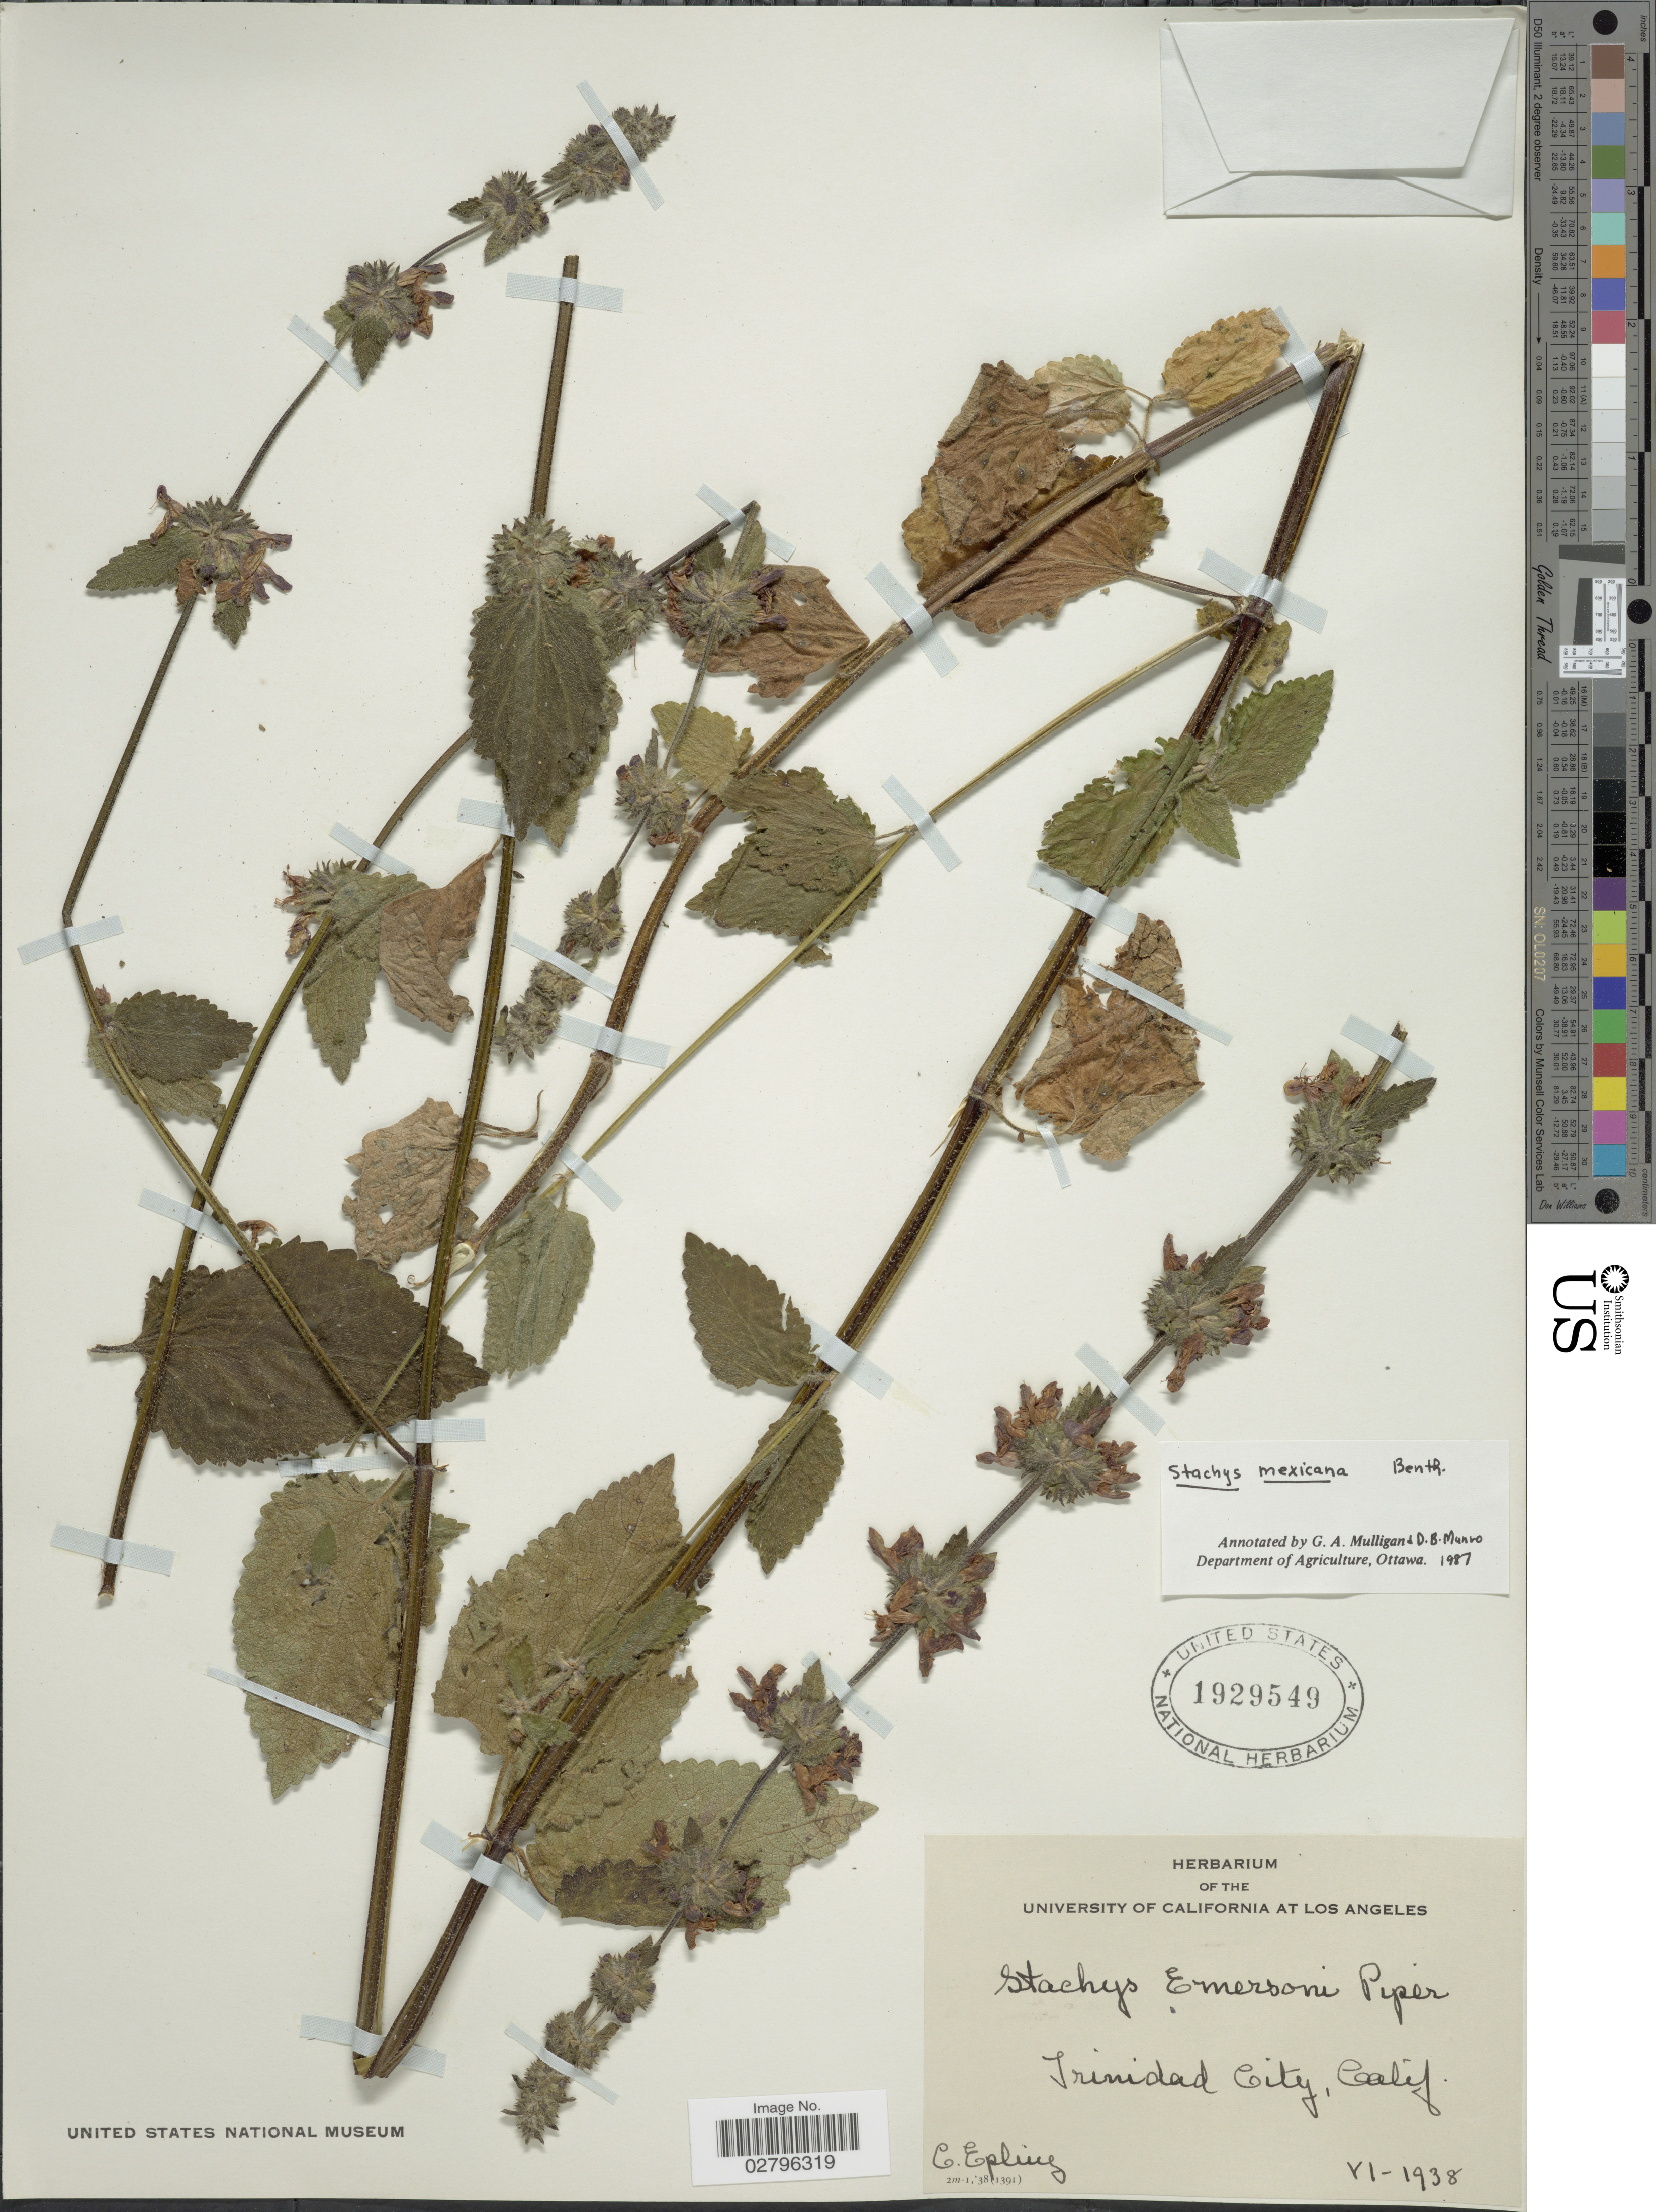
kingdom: Plantae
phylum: Tracheophyta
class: Magnoliopsida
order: Lamiales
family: Lamiaceae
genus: Stachys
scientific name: Stachys mexicana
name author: Benth.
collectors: C. C. Epling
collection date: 1938-06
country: United States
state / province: California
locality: Trinidad City, Calif.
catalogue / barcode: US 1929549